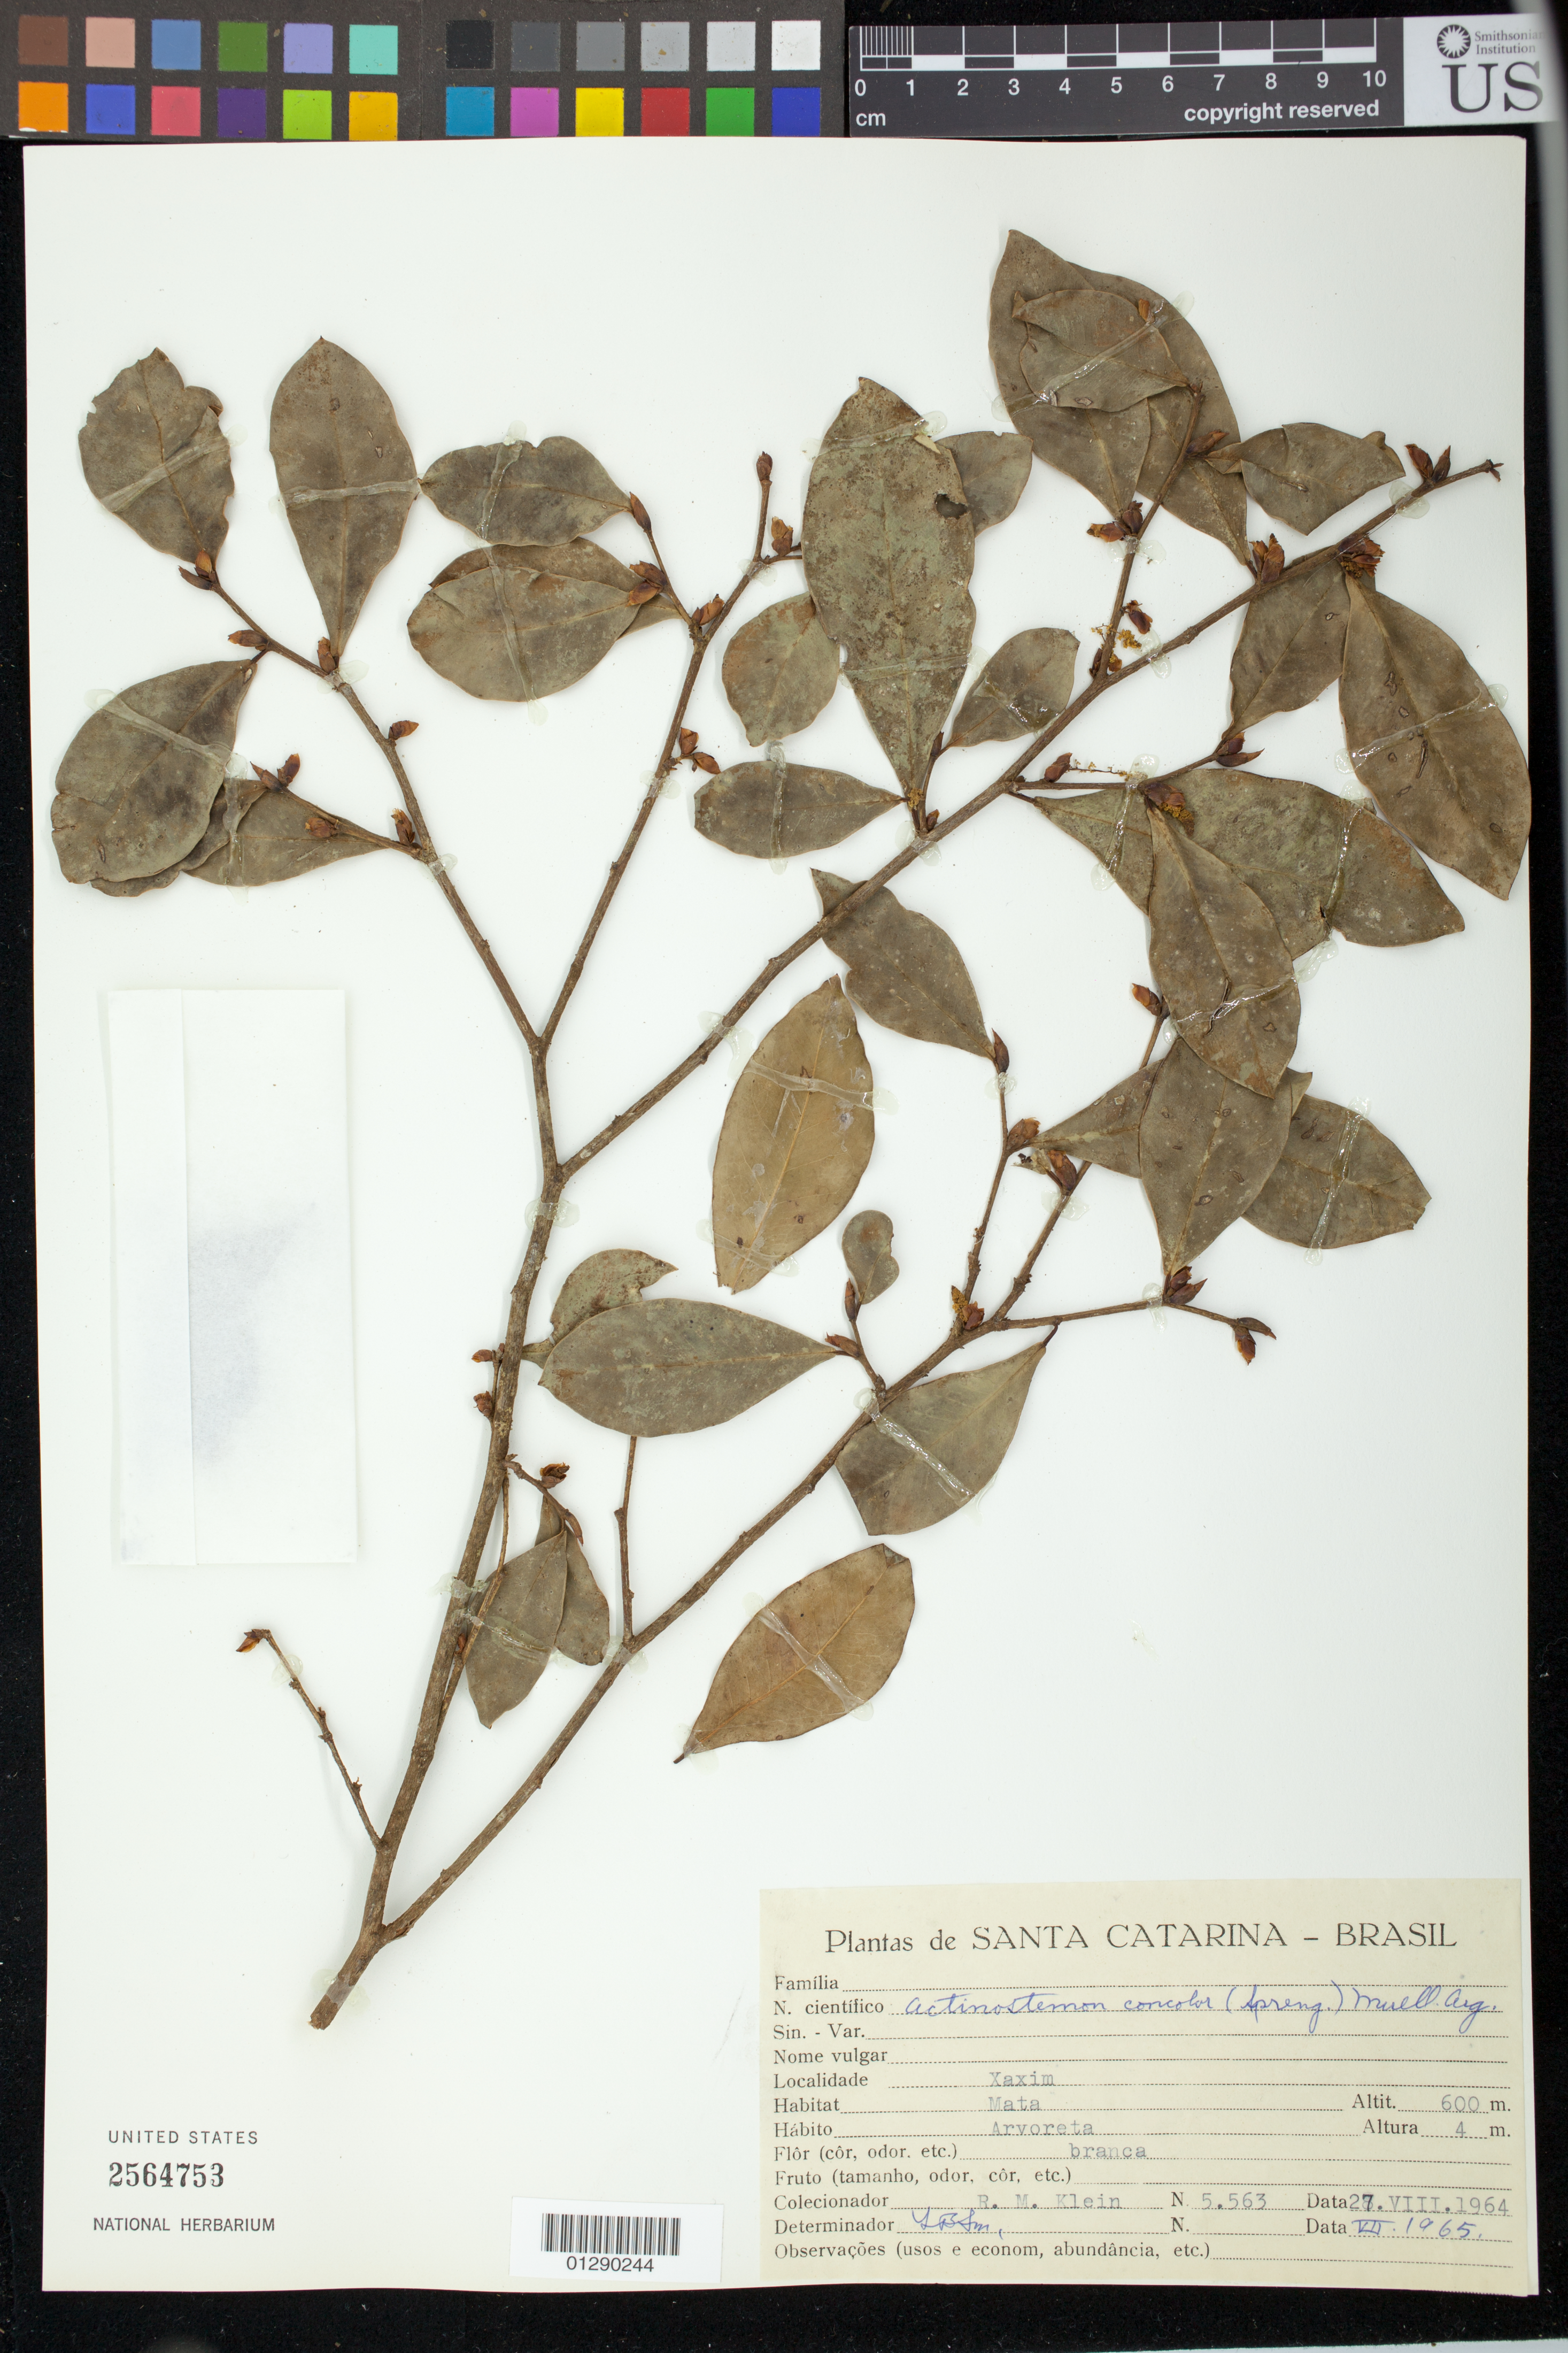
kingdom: Plantae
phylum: Tracheophyta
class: Magnoliopsida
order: Malpighiales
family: Euphorbiaceae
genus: Actinostemon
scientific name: Actinostemon concolor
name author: (Spreng.) Müll. Arg.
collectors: R. M. Klein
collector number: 5563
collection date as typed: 27 Aug 1964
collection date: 1964-08-27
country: Brazil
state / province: Santa Catarina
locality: Xaxim.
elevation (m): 600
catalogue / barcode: US 2564753